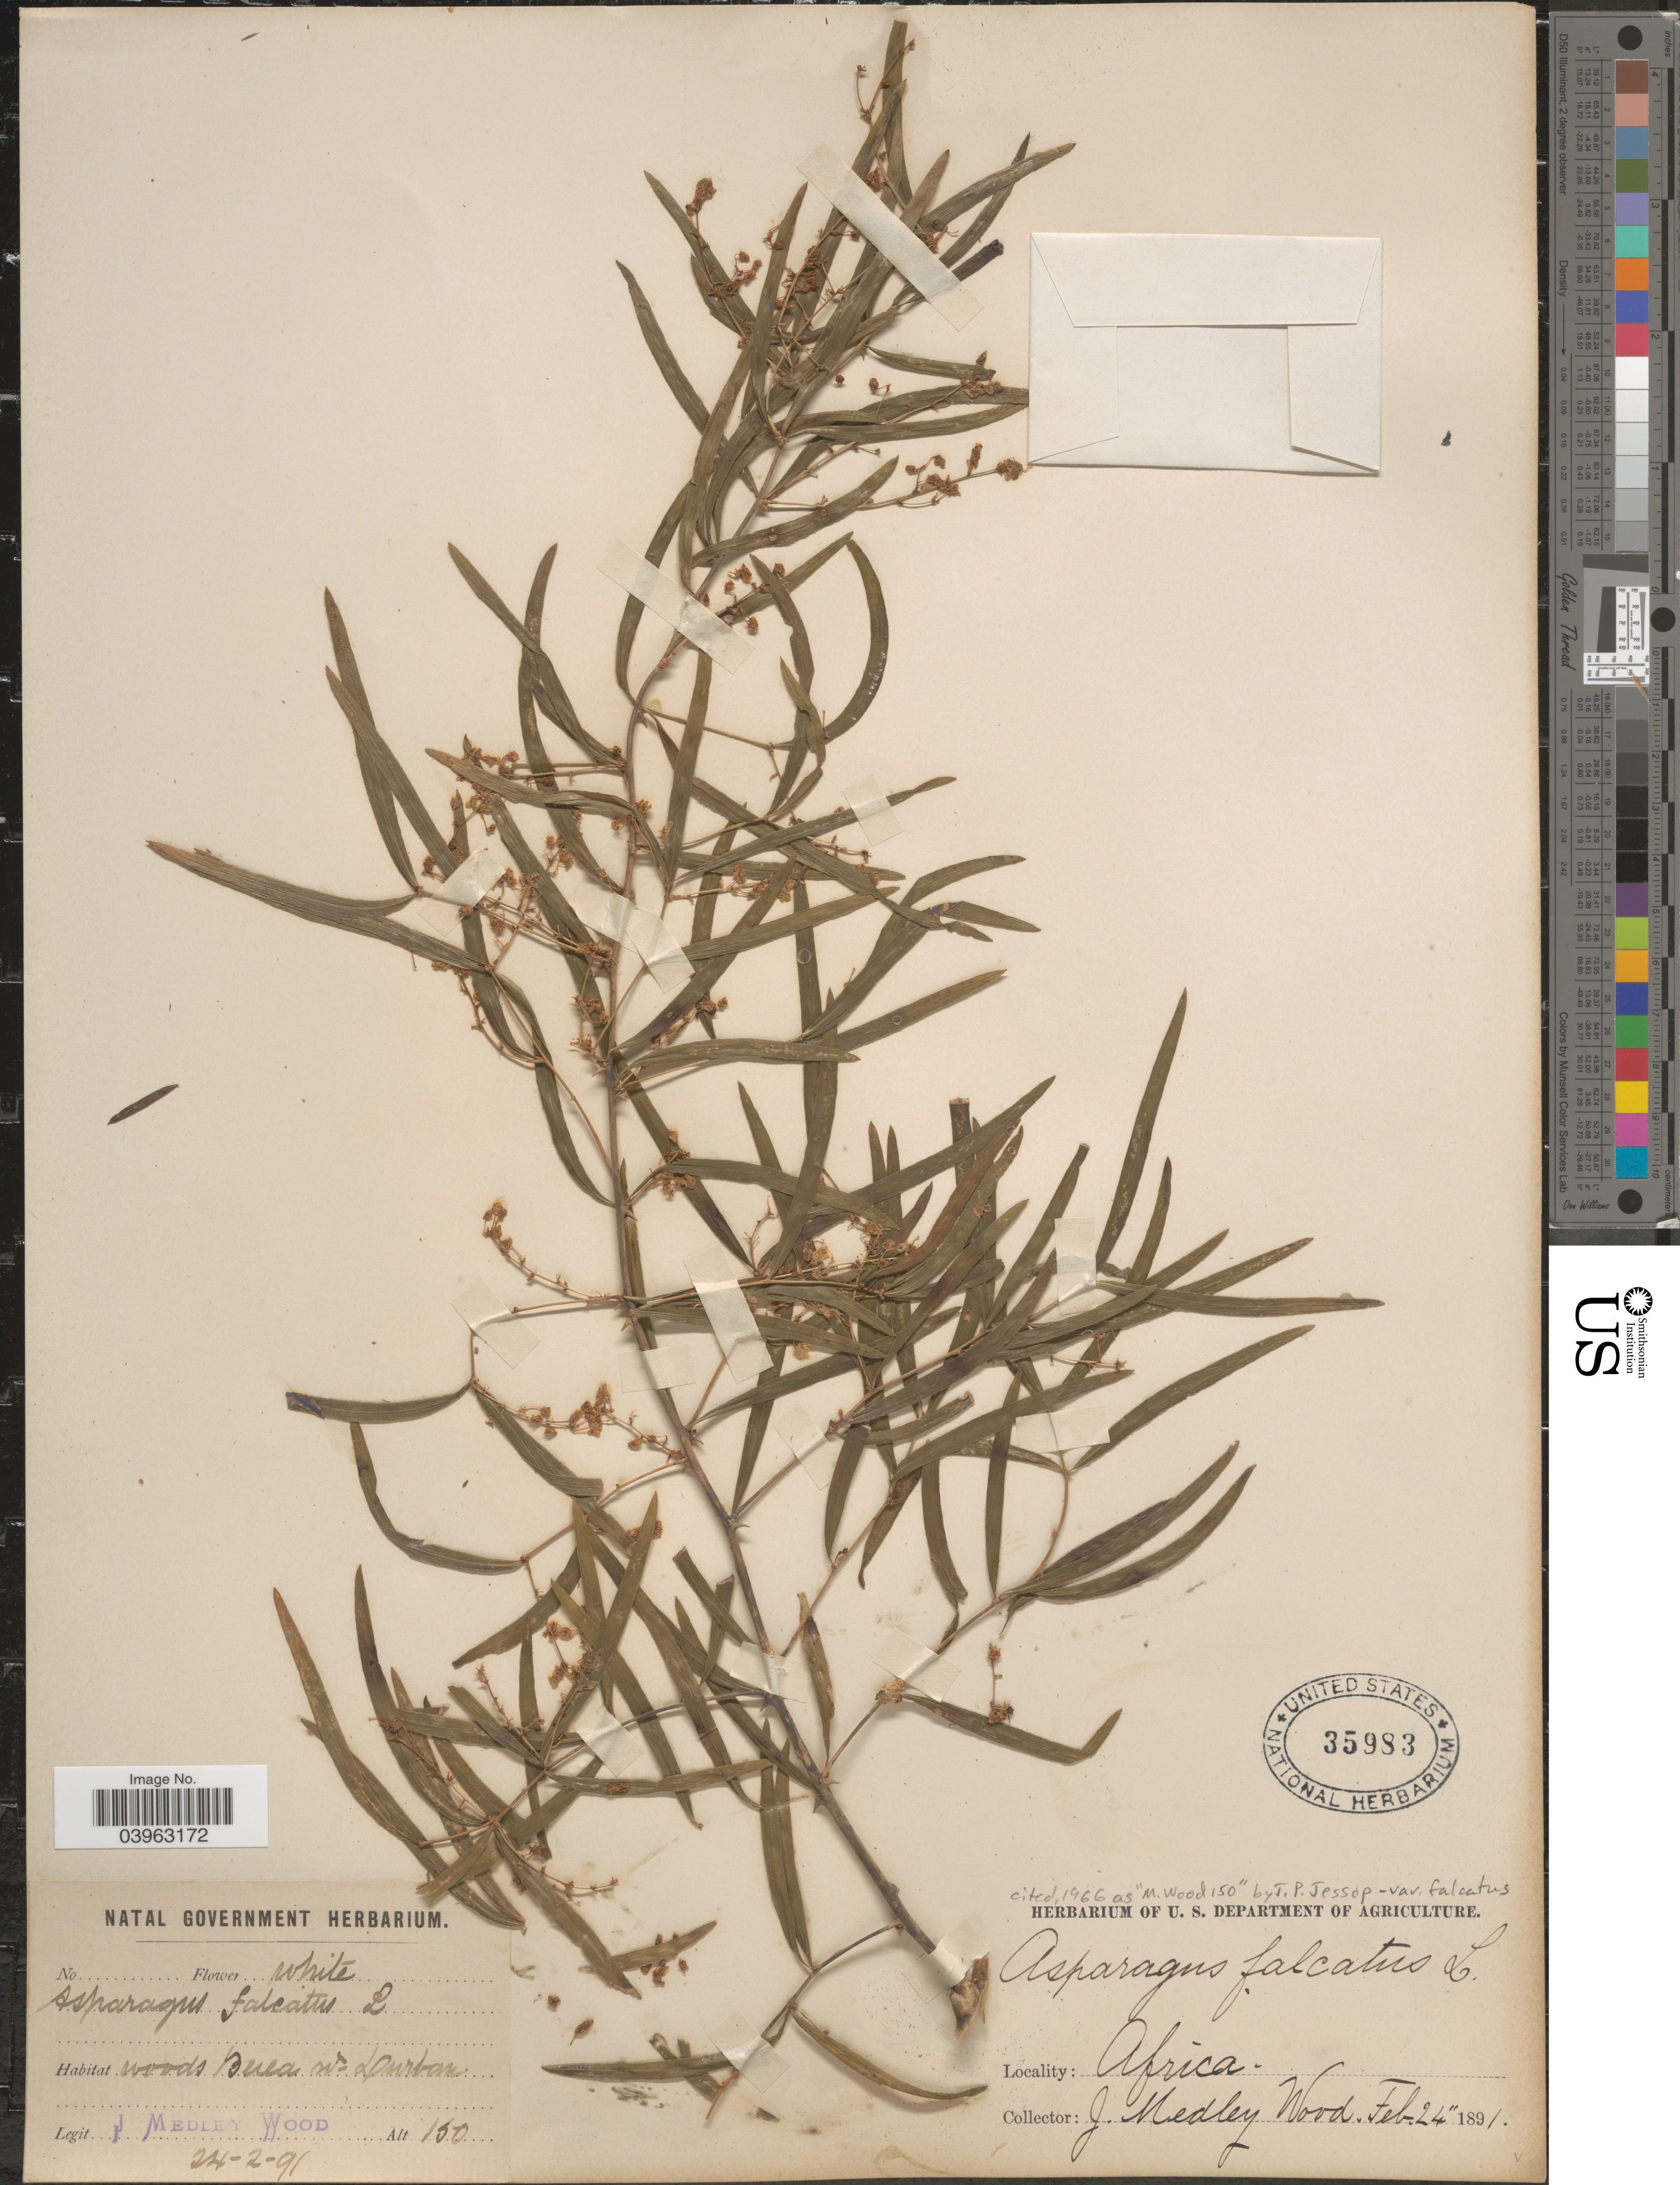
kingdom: Plantae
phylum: Tracheophyta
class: Liliopsida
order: Asparagales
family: Asparagaceae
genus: Asparagus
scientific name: Asparagus falcatus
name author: L.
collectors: J. Medley Wood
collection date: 1891-02-24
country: South Africa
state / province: KwaZulu-Natal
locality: Woods Berea W. Durban. Africa.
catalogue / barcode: US 35983